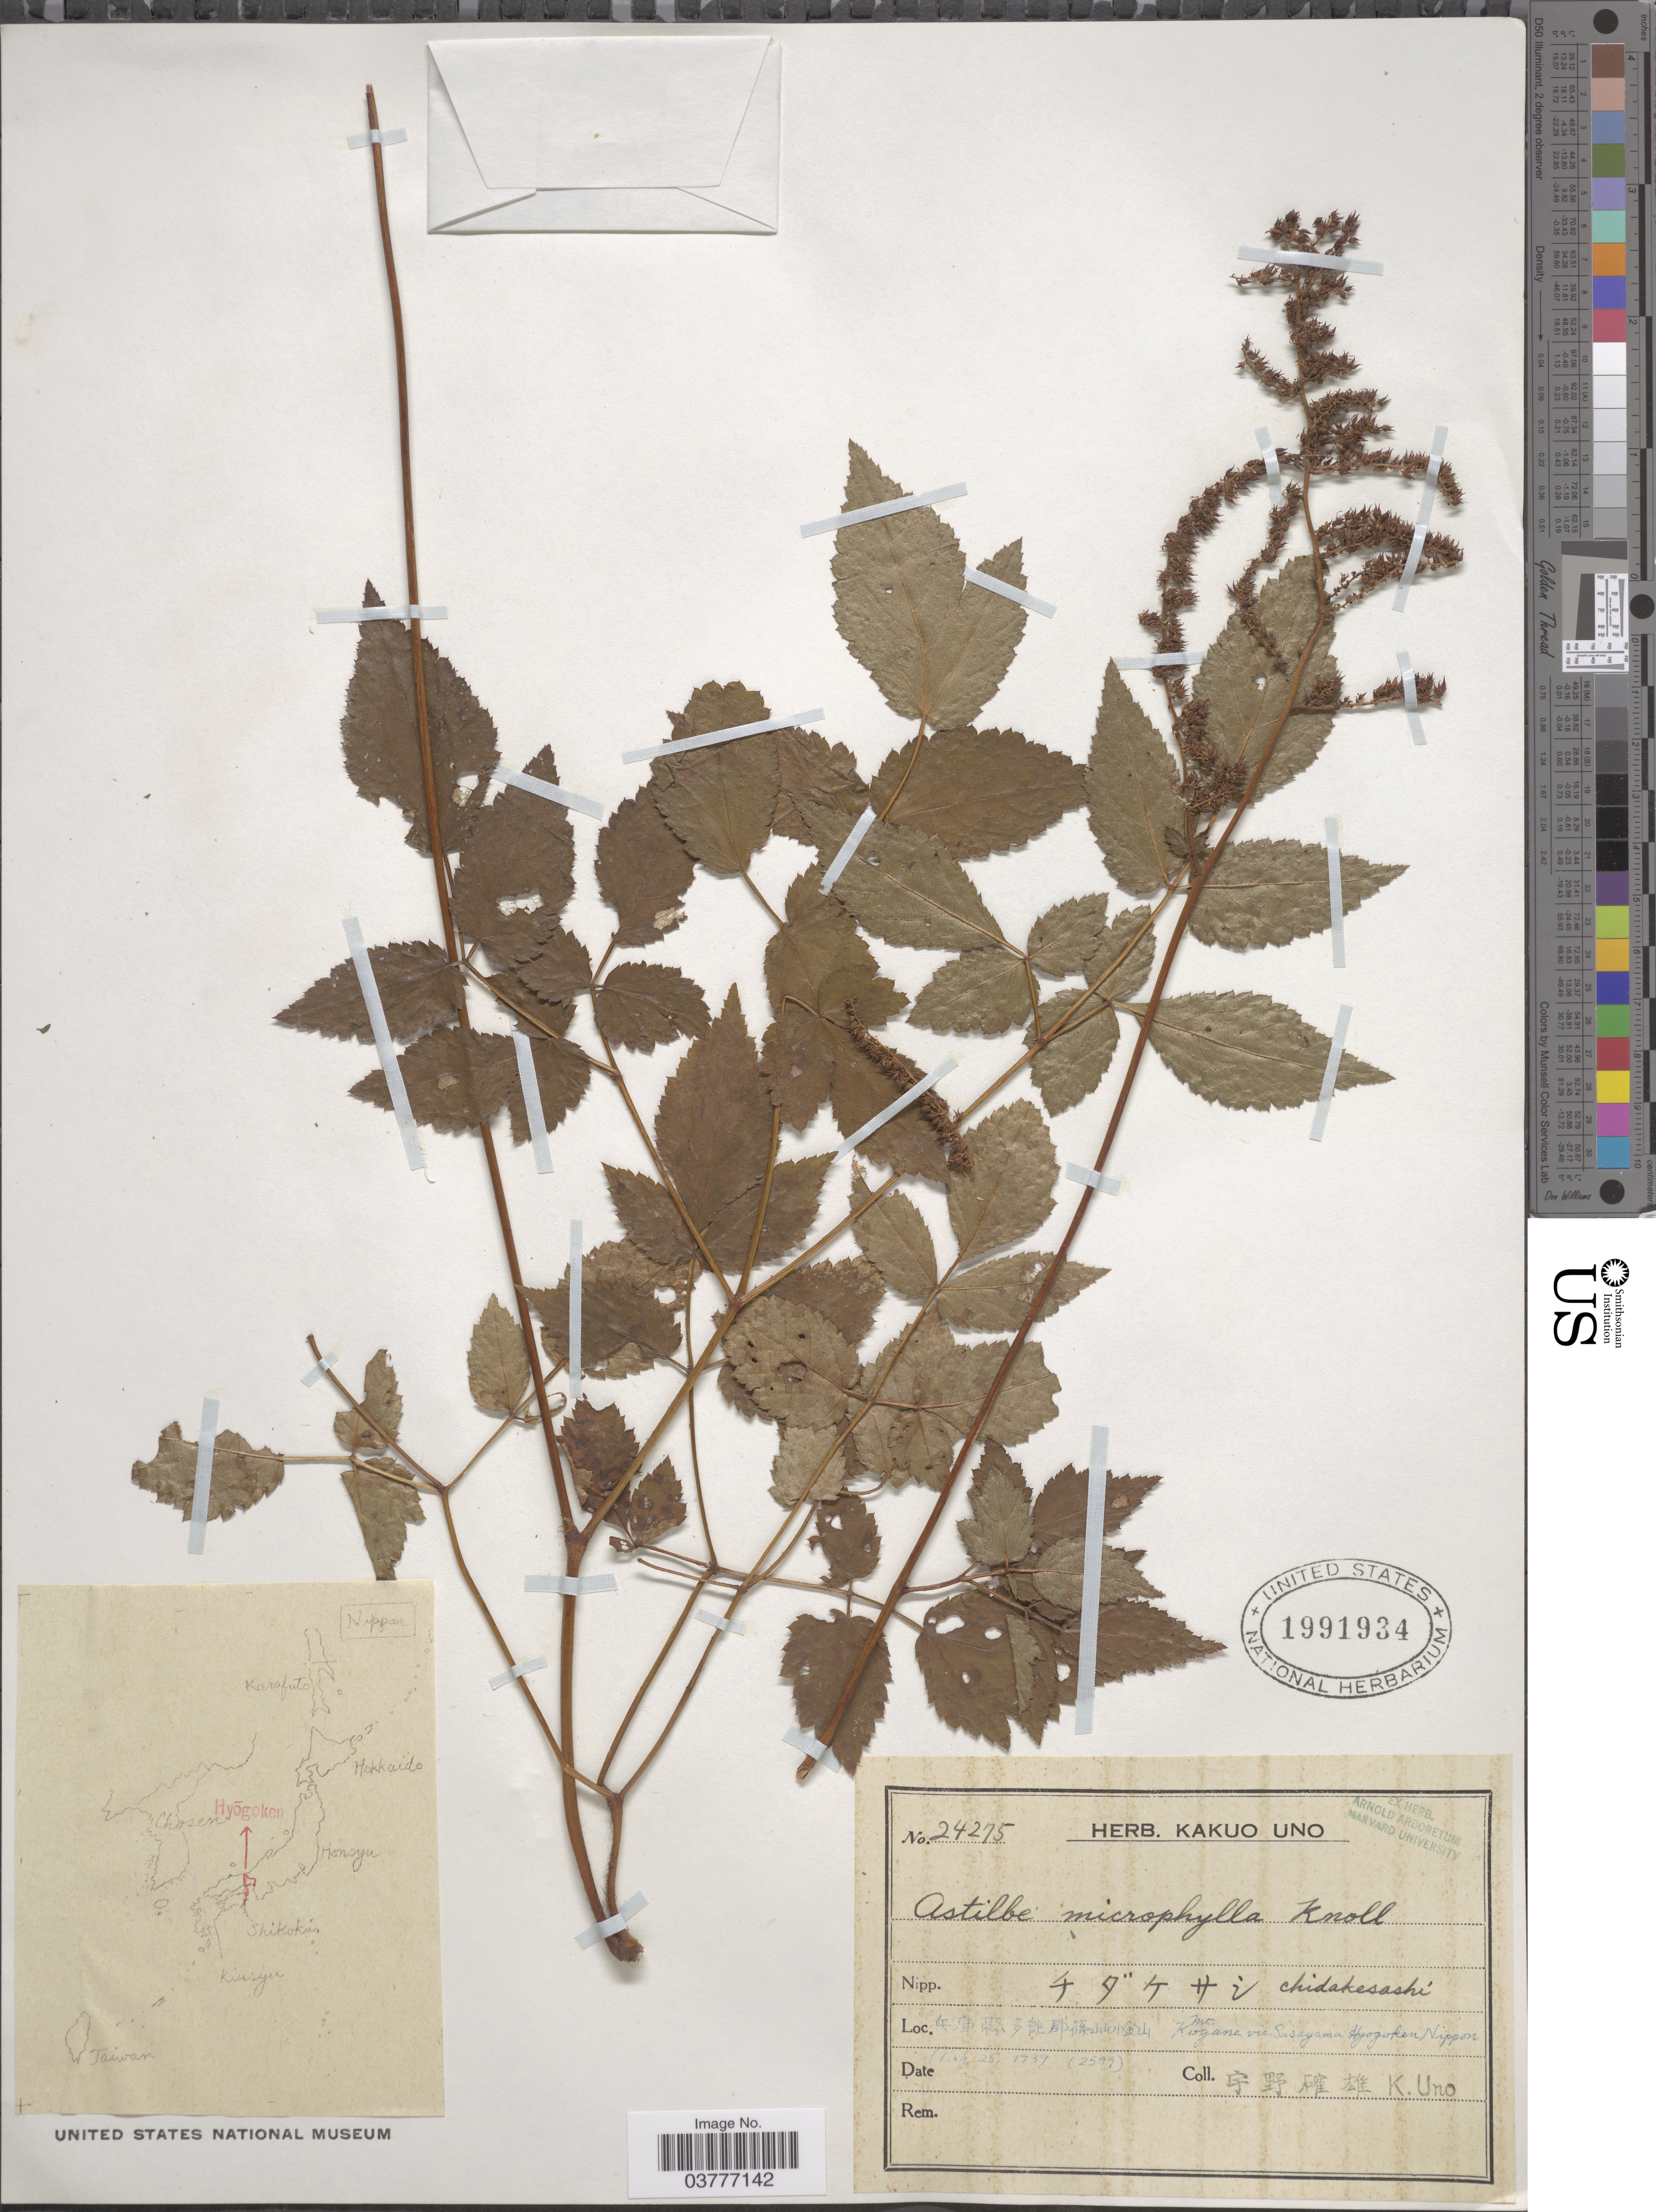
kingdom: Plantae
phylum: Tracheophyta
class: Magnoliopsida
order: Saxifragales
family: Saxifragaceae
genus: Astilbe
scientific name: Astilbe microphylla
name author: Knoll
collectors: K. Uno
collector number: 24275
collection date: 1939-08-25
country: Japan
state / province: Hyogo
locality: X. Mt. Kogane vic Susayama Hyogoken Nippon.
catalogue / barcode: US 1991934